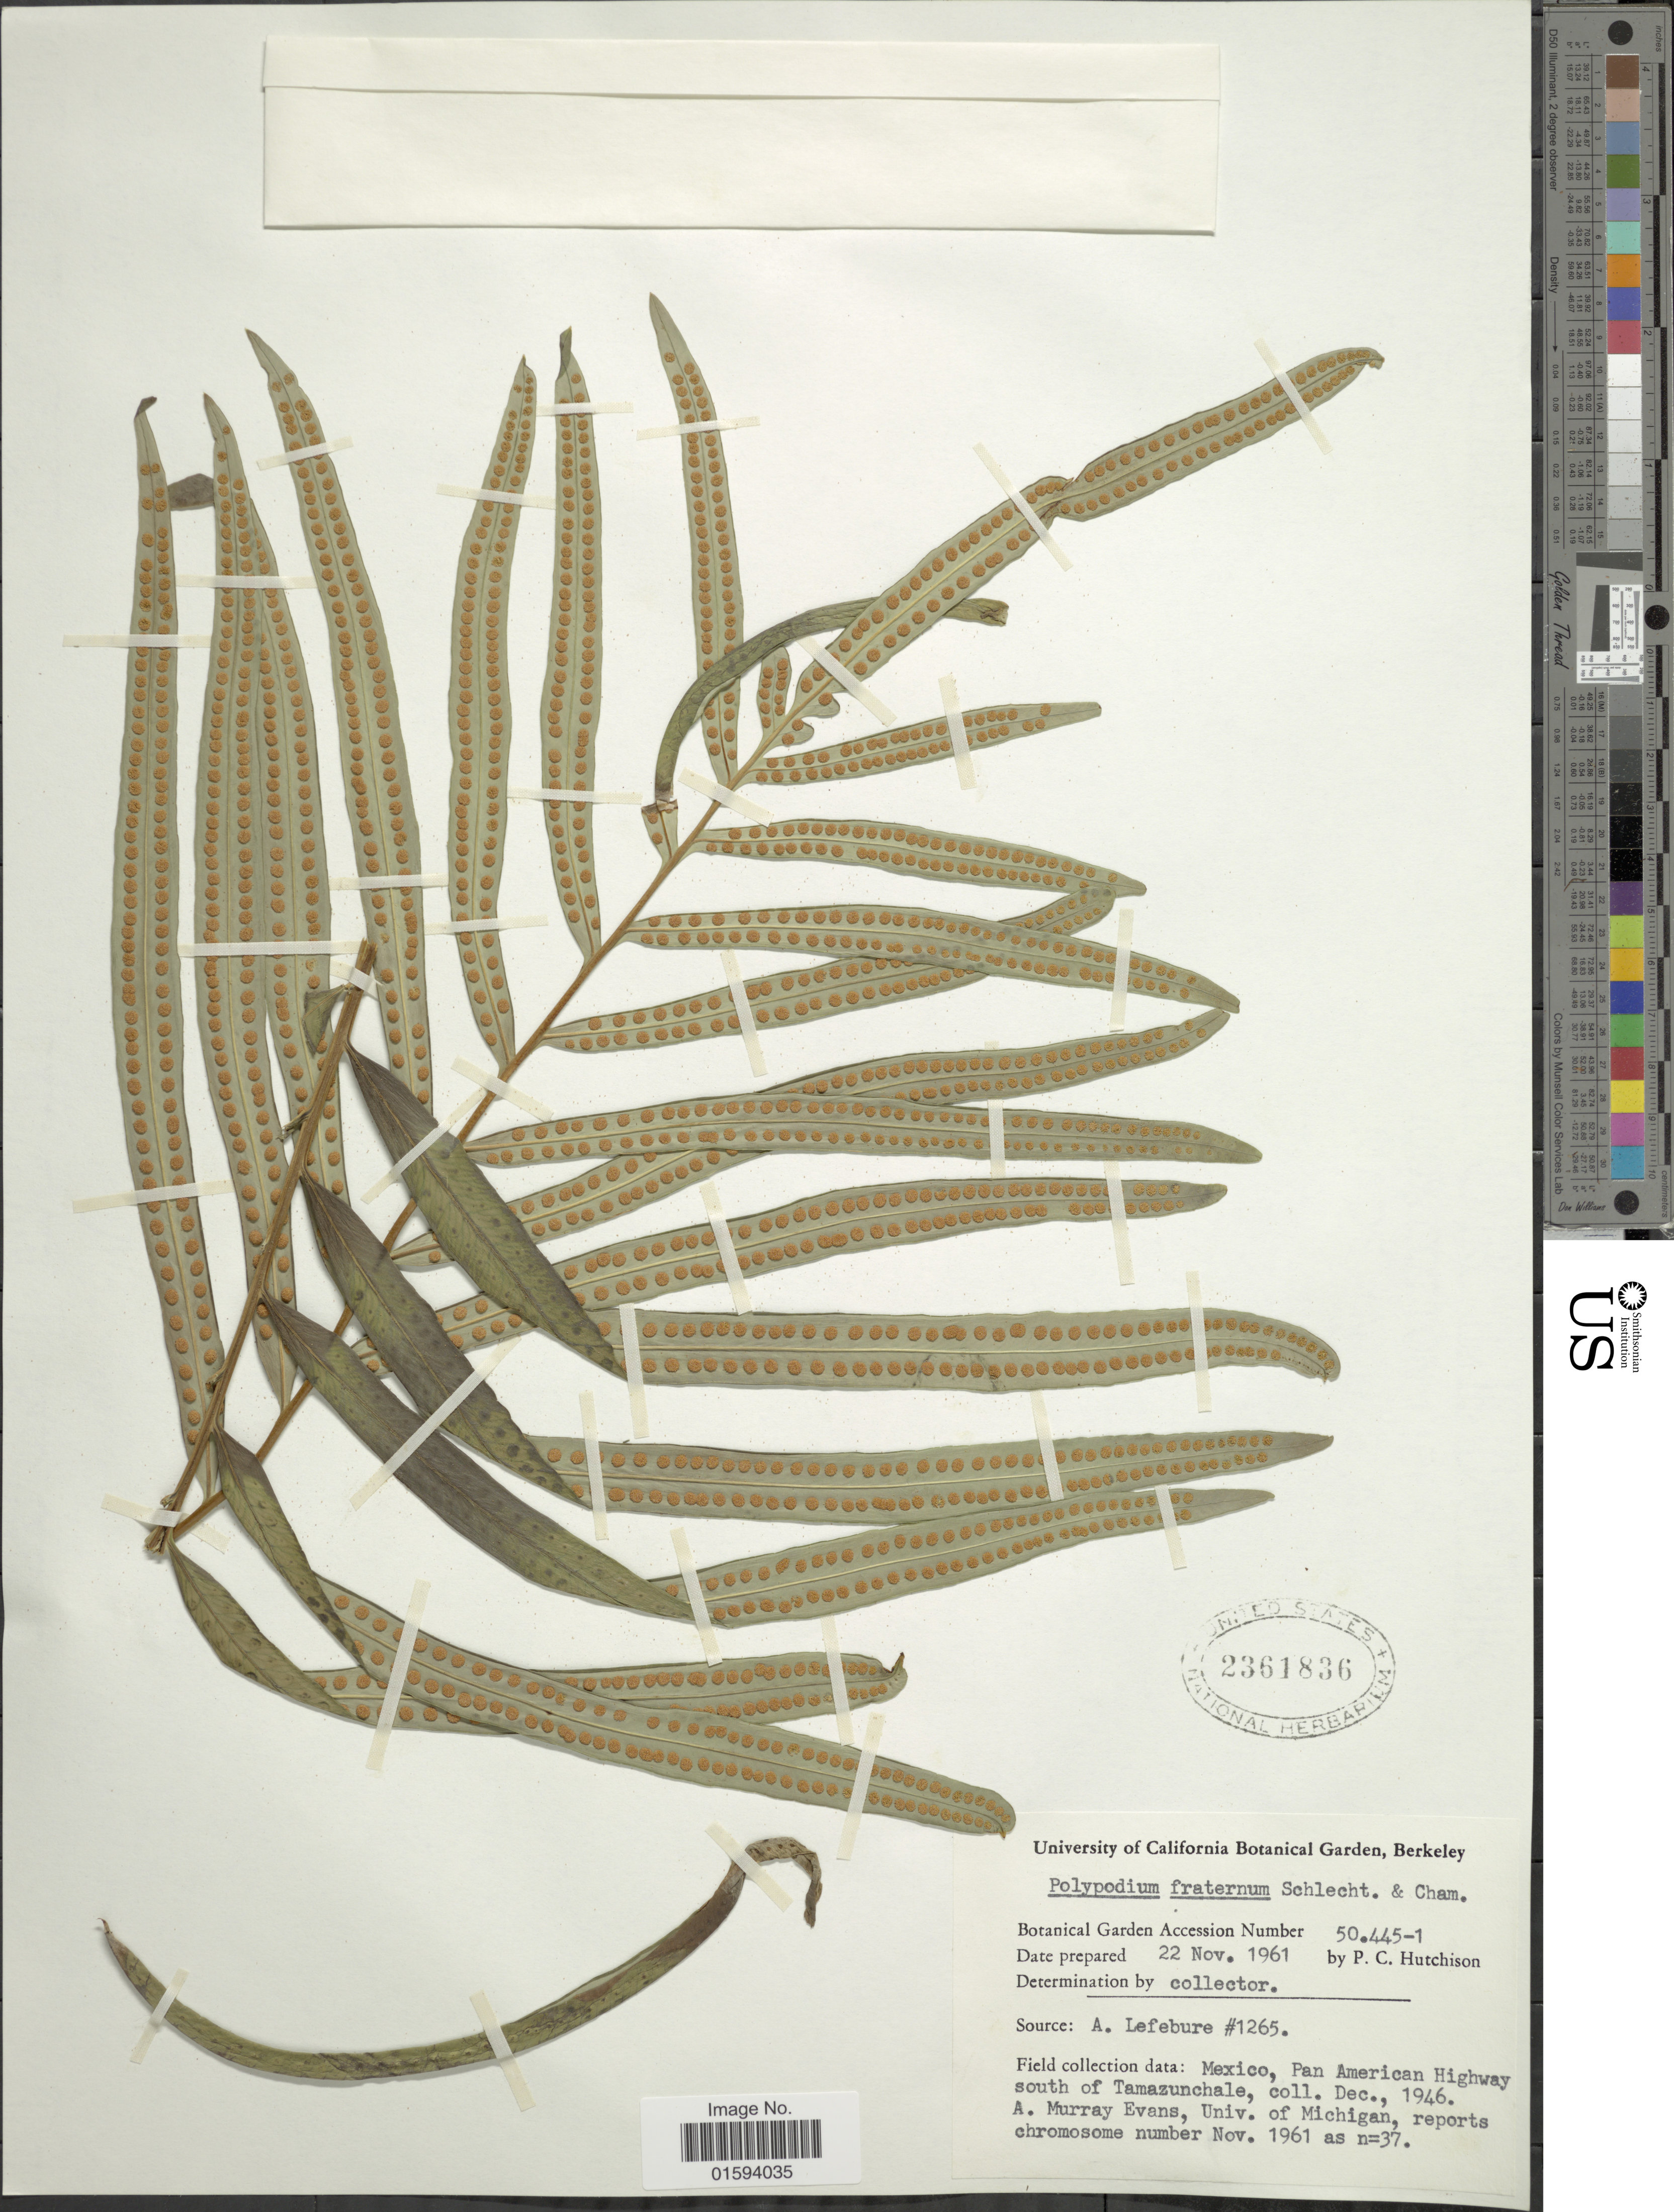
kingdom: Plantae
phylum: Tracheophyta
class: Polypodiopsida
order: Polypodiales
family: Polypodiaceae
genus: Polypodium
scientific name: Polypodium fraternum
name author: Schltdl. & Cham.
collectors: P. C. Hutchison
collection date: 1961-11-22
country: United States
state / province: California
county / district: Alameda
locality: University of California Botanical Garden, Berkeley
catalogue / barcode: US 2361836